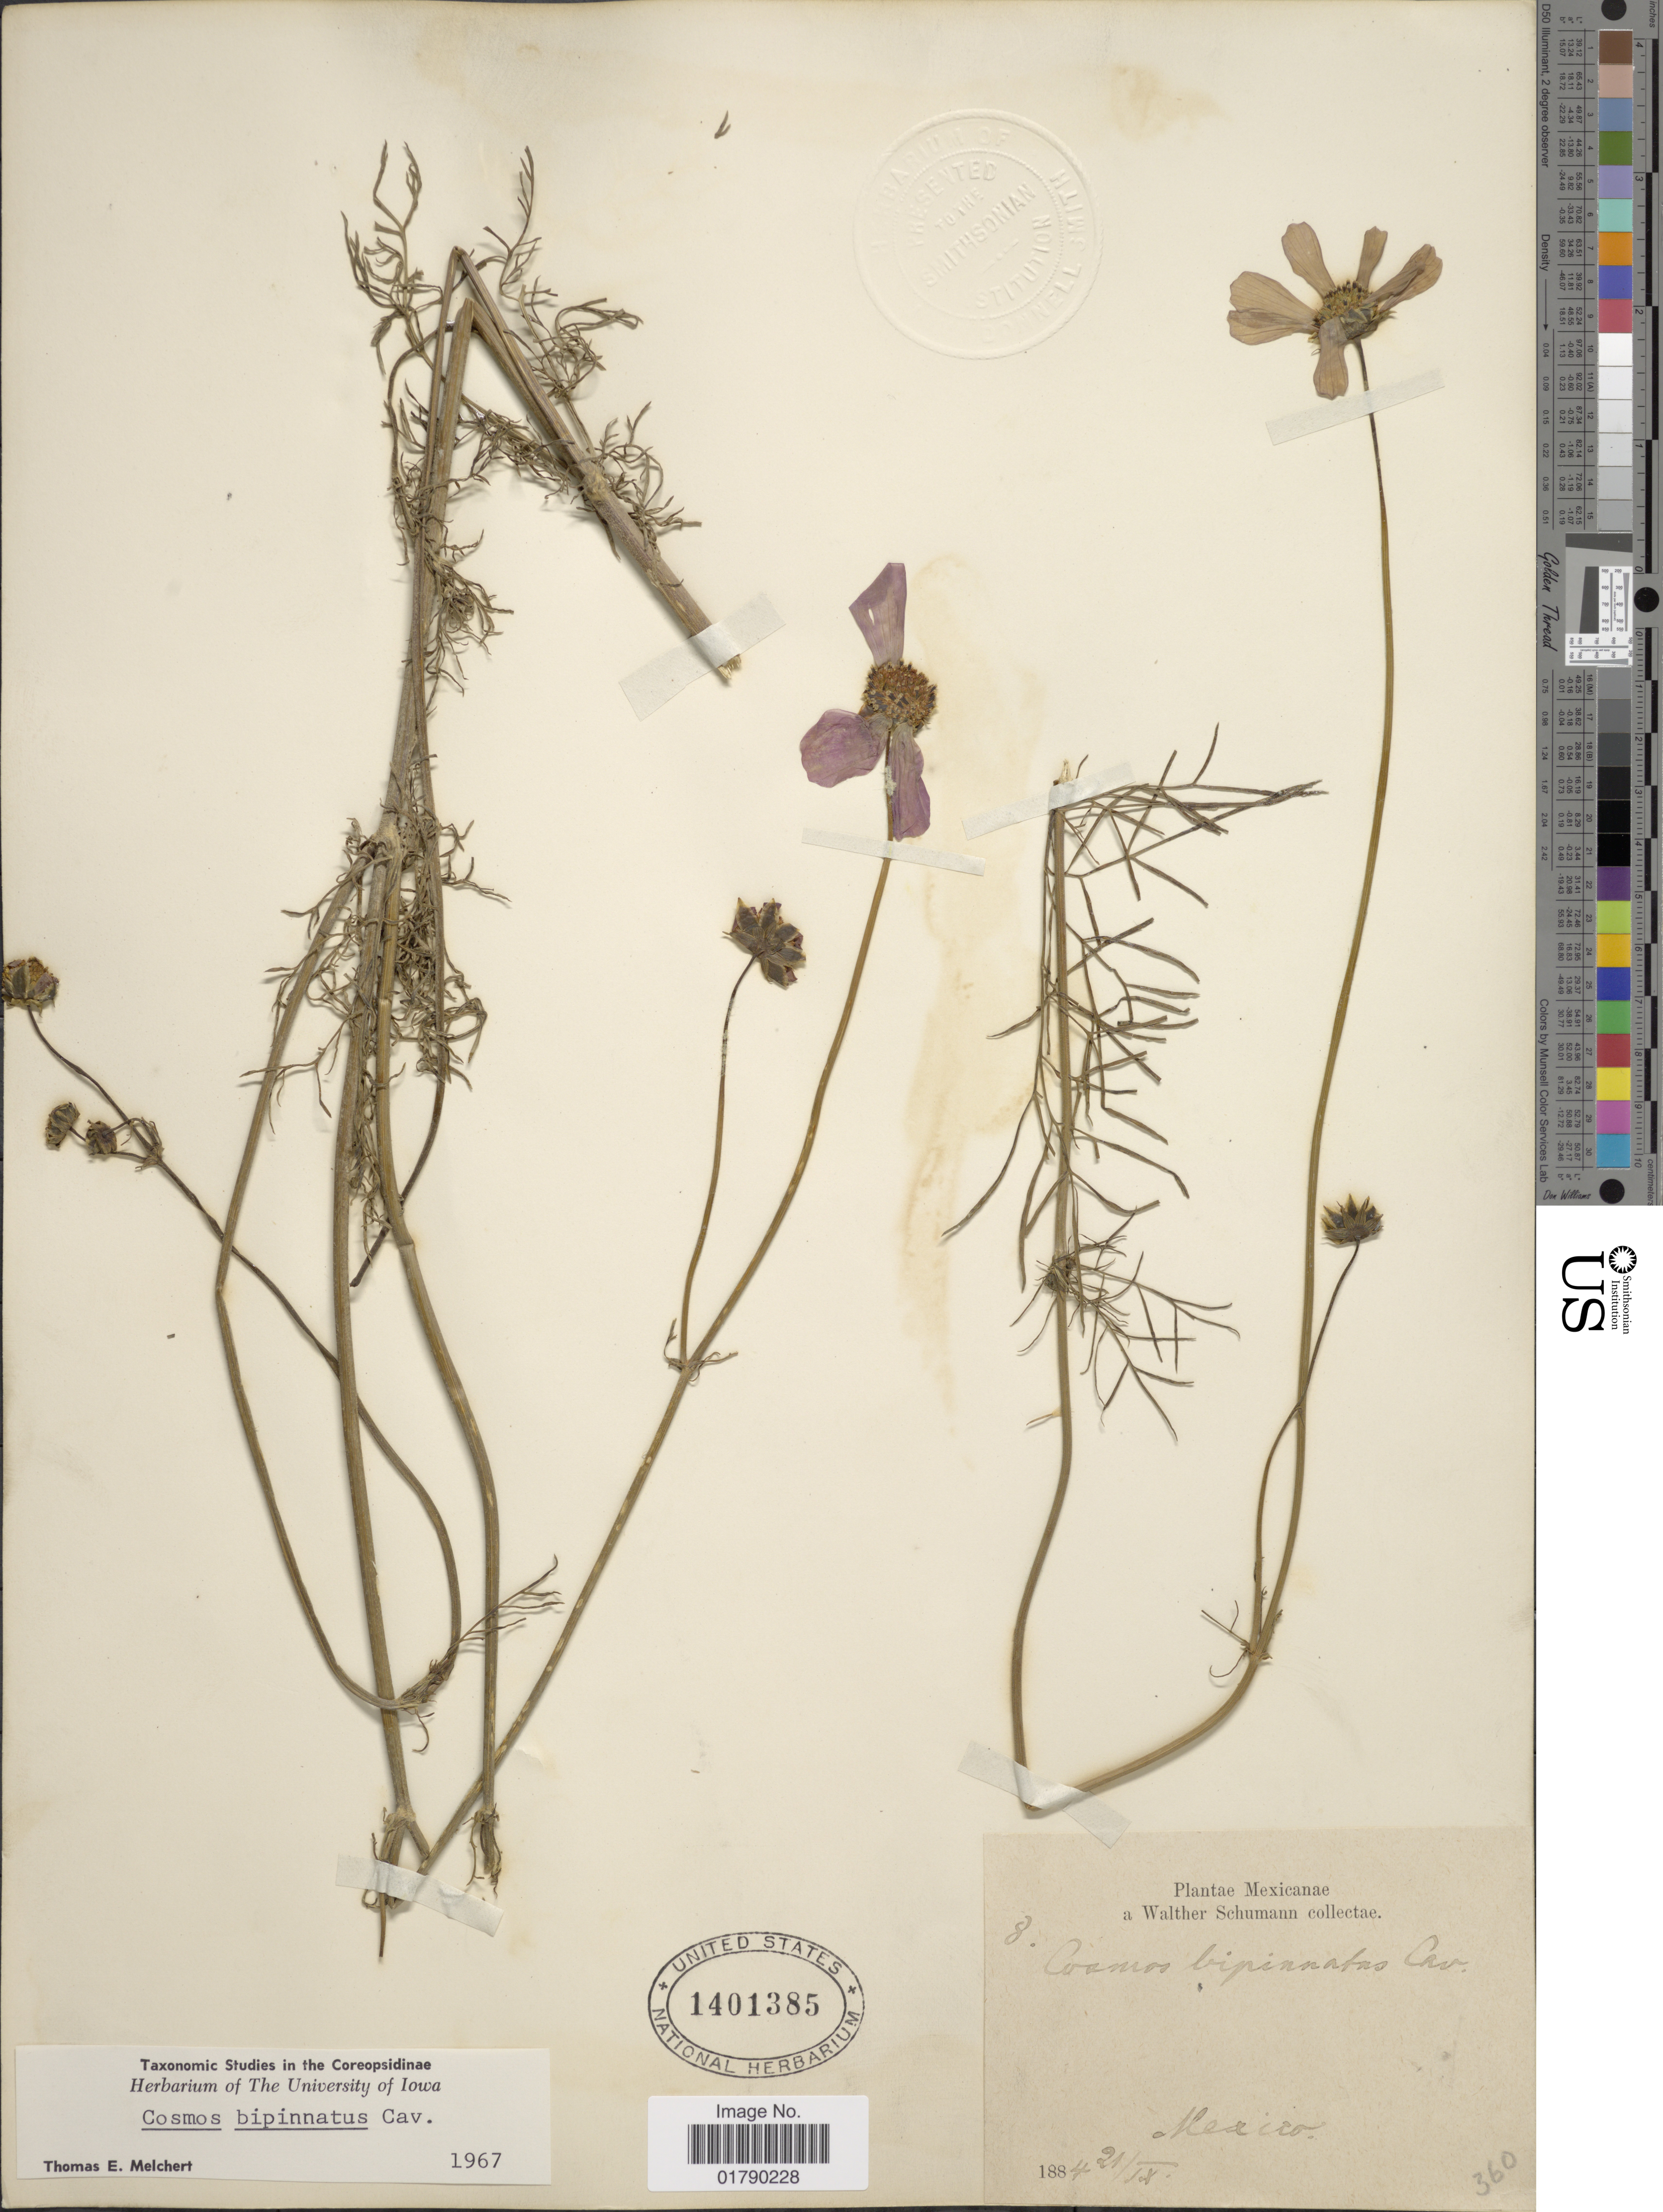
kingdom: Plantae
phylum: Tracheophyta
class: Magnoliopsida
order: Asterales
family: Asteraceae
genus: Cosmos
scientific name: Cosmos bipinnatus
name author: Cav.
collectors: W. Schumann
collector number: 8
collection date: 1884-09-21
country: Mexico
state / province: México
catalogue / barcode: US 1401385